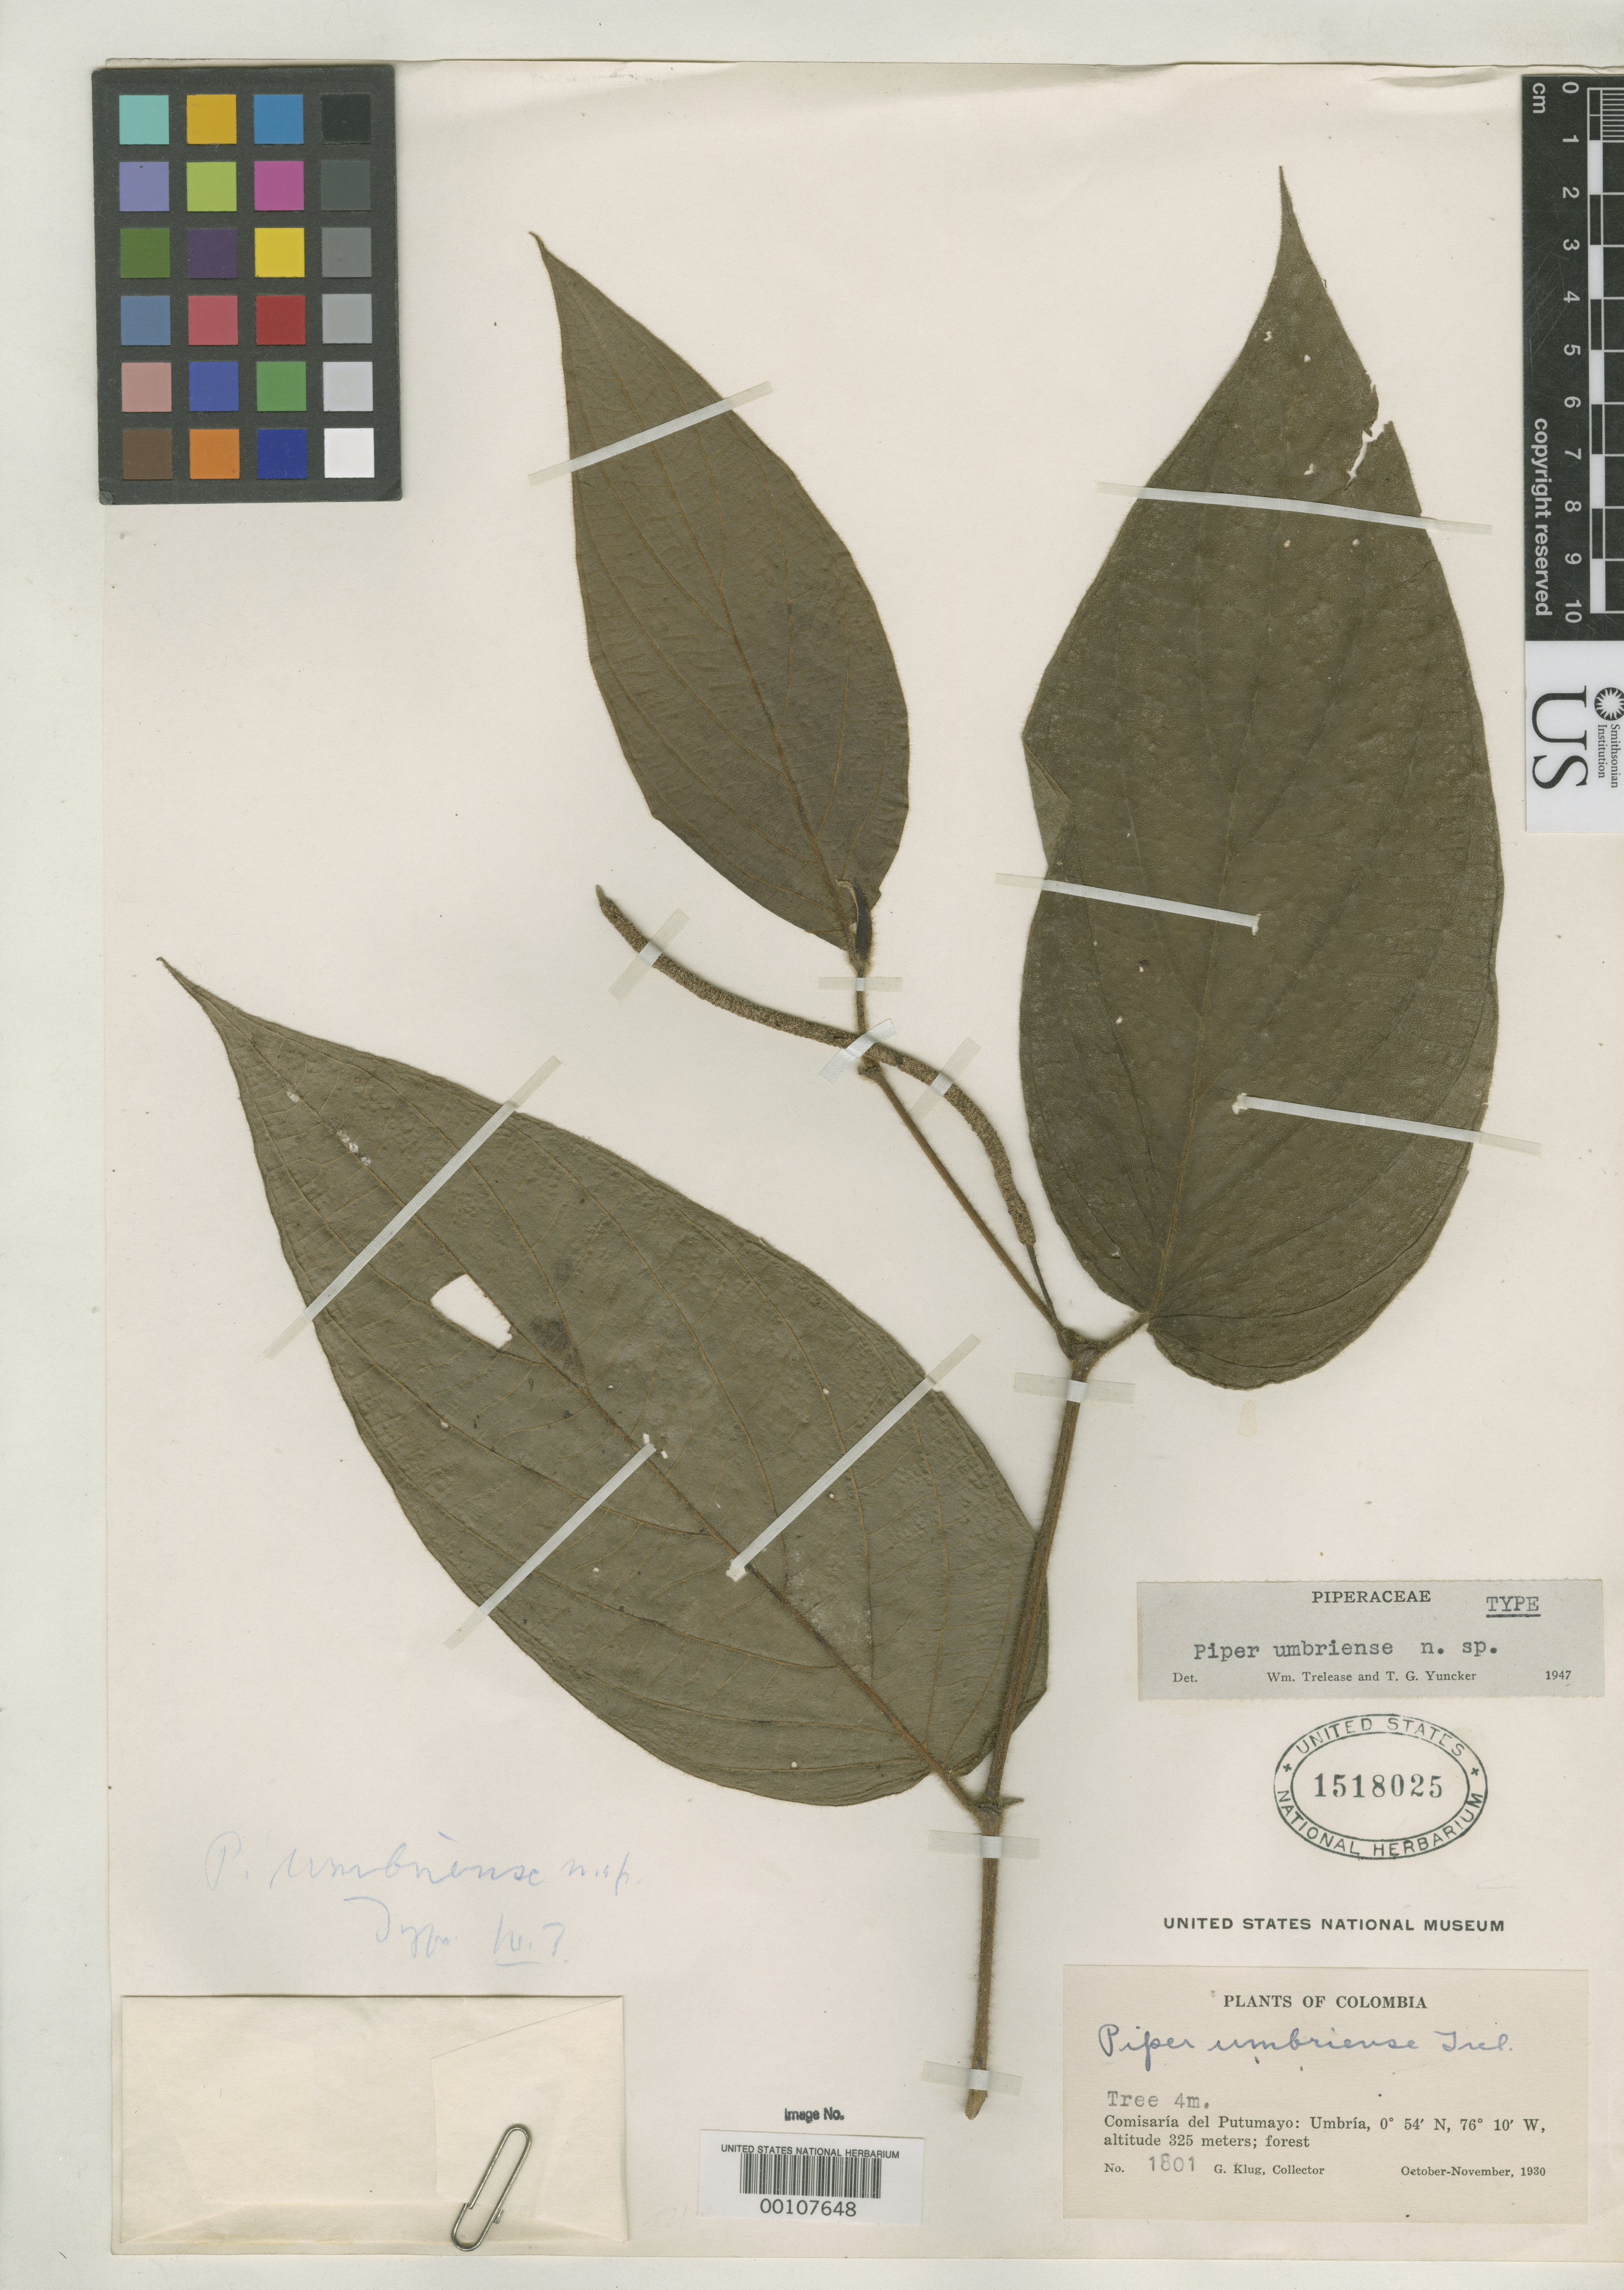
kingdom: Plantae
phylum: Tracheophyta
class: Magnoliopsida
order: Piperales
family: Piperaceae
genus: Piper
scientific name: Piper umbriense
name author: Trel. & Yunck.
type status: Holotype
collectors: G. Klug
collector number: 1801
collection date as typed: Oct 1930 to -- Nov 1930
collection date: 1930-10/1930-11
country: Colombia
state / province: Putumayo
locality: Umbria.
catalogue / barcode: US 1518025